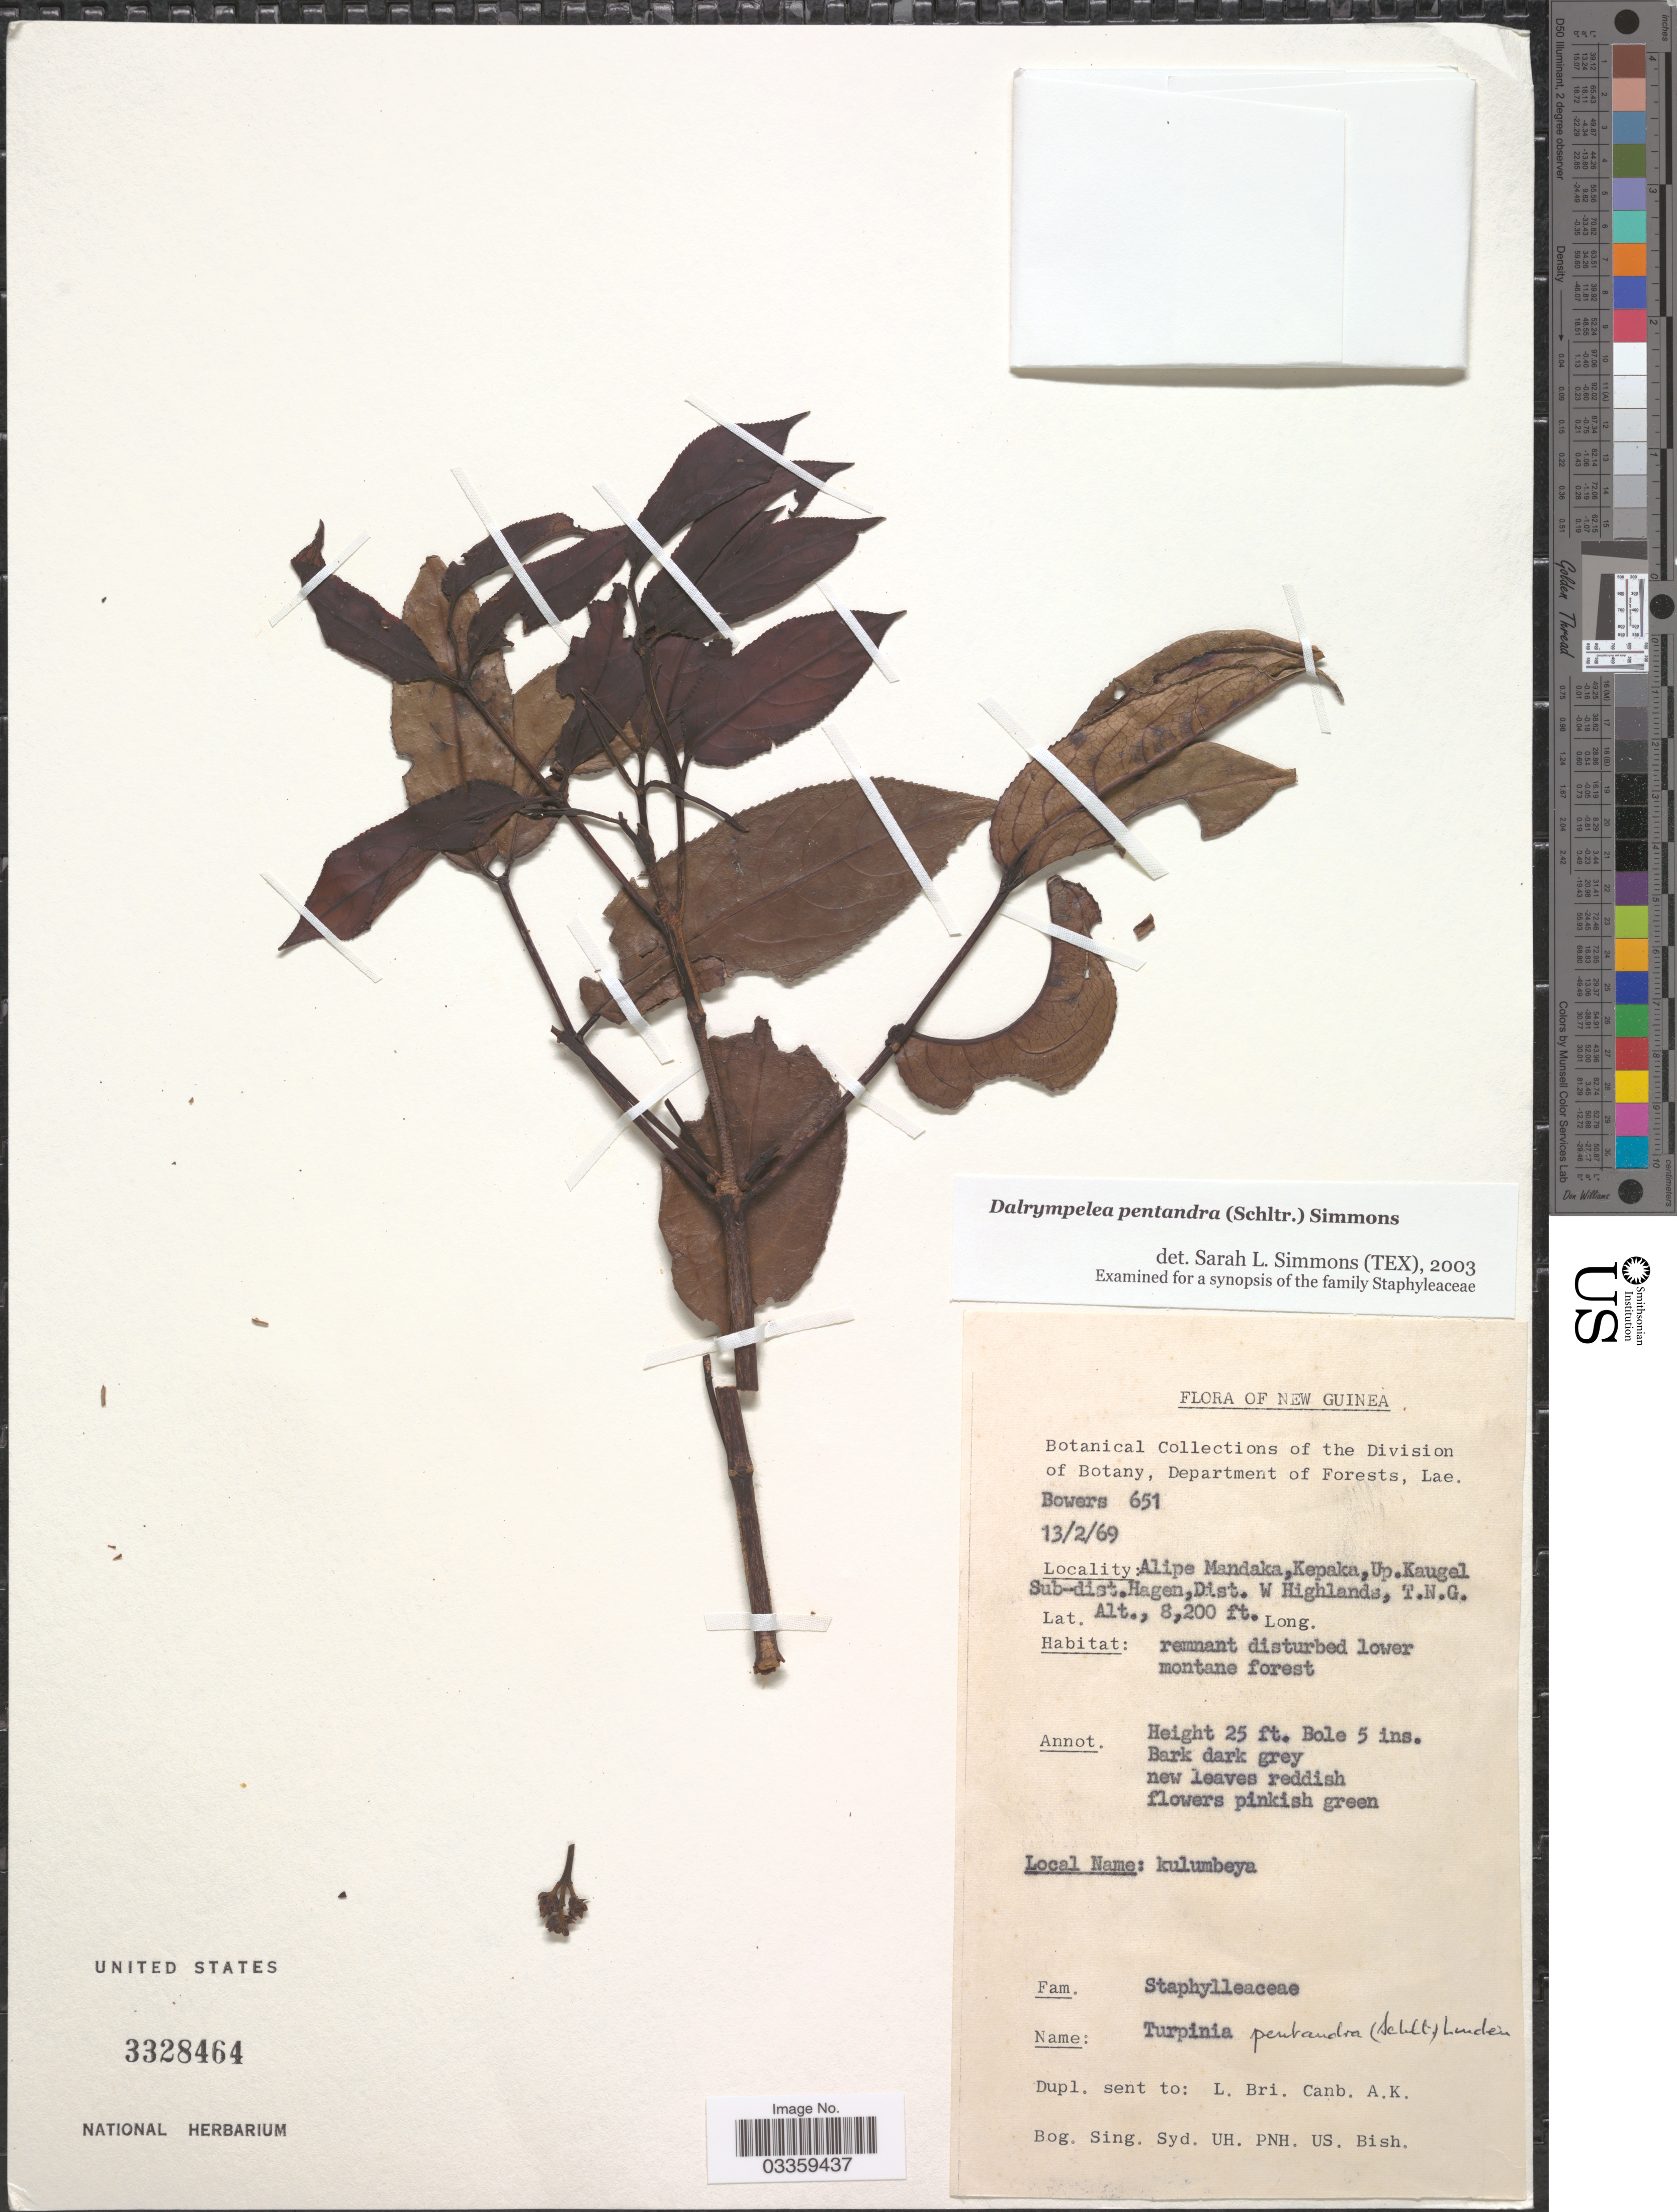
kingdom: Plantae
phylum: Tracheophyta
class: Magnoliopsida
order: Crossosomatales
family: Staphyleaceae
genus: Turpinia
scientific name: Turpinia pentandra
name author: (Schltr.) B.L. Linden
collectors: -. Bowers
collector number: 651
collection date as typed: Transcribed d/m/y: 13/2/69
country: Papua New Guinea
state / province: Western Highlands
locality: New Guinea. Alipe Mandaka, Kepaka, Up. Kaugel Sub-dist. Hagen, Dist. W. Highlands, T.N.G.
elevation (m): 2499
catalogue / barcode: US 3328464